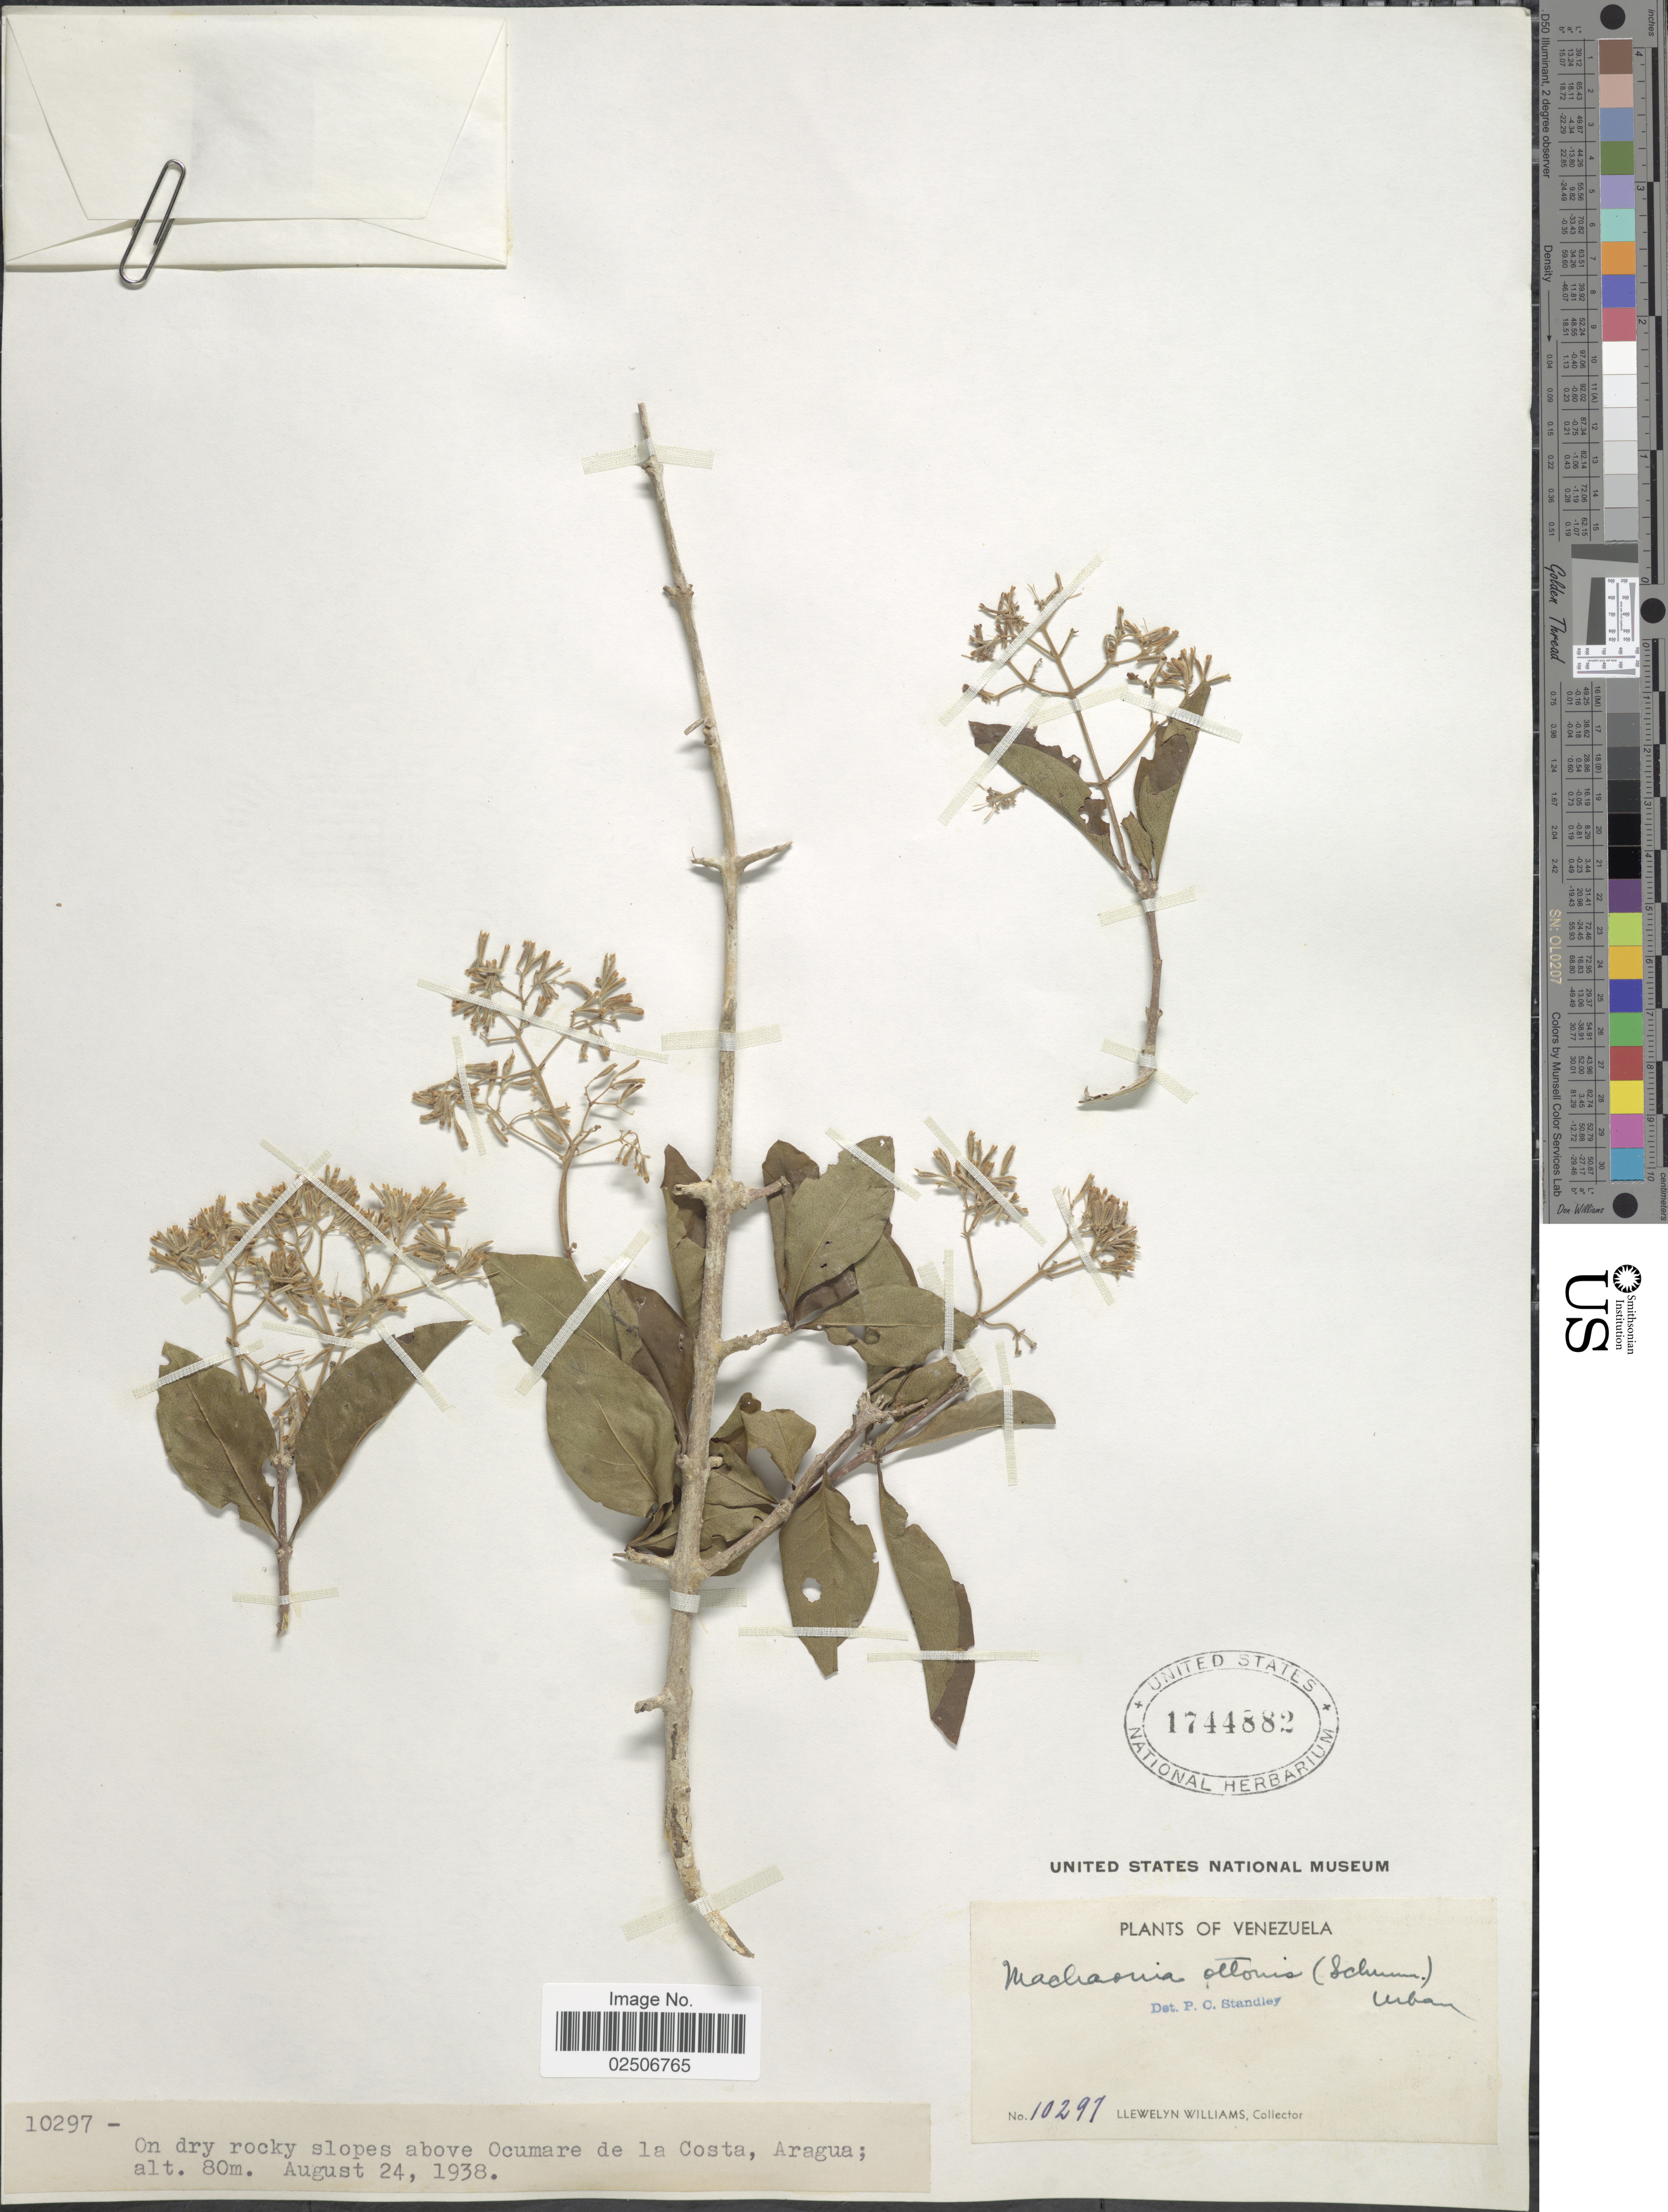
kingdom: Plantae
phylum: Tracheophyta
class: Magnoliopsida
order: Gentianales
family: Rubiaceae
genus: Machaonia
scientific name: Machaonia ottonis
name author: (K. Schum.) Urb.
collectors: Ll. Williams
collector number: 10297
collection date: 1938-08-24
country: Venezuela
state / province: Aragua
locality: On dry rocky slopes above Ocumare de la Costa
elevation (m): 80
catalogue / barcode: US 1744882